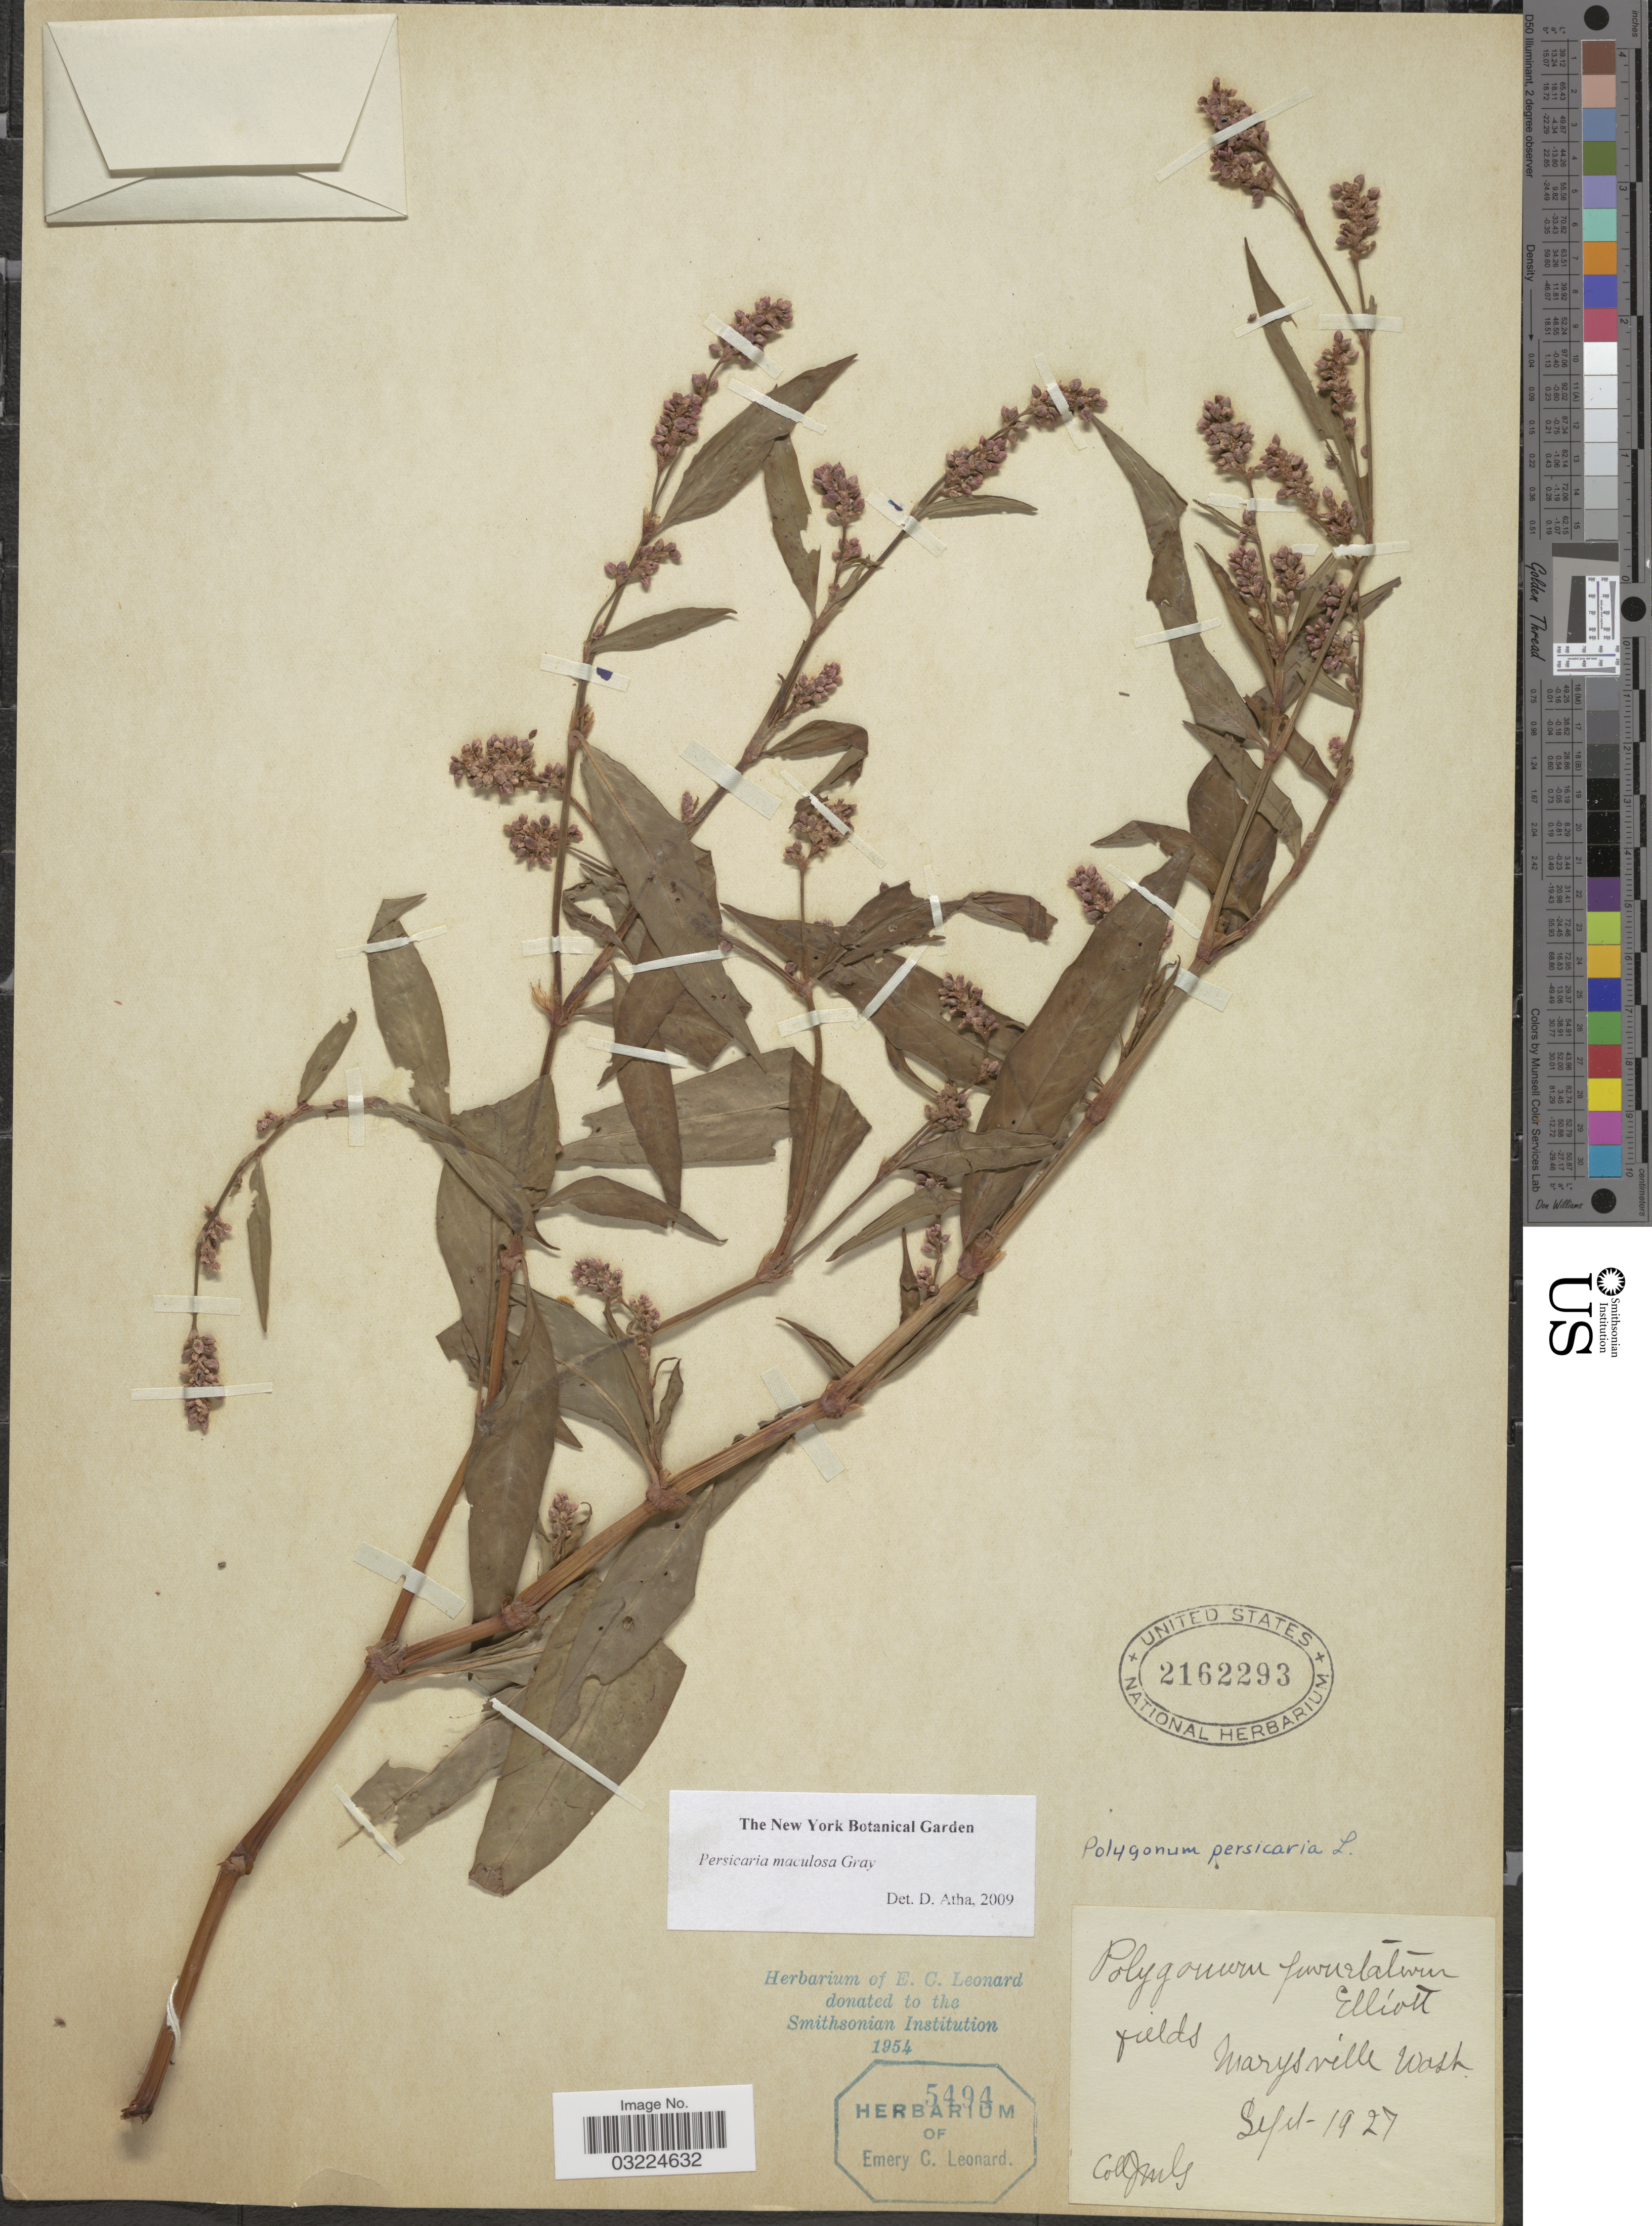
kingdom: Plantae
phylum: Tracheophyta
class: Magnoliopsida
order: Caryophyllales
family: Polygonaceae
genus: Persicaria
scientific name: Persicaria maculosa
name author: S.F. Gray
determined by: Atha, D. E.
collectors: J. M. Grant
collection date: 1927-09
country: United States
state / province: Washington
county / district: Snohomish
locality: Marysville.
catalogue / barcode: US 2162293